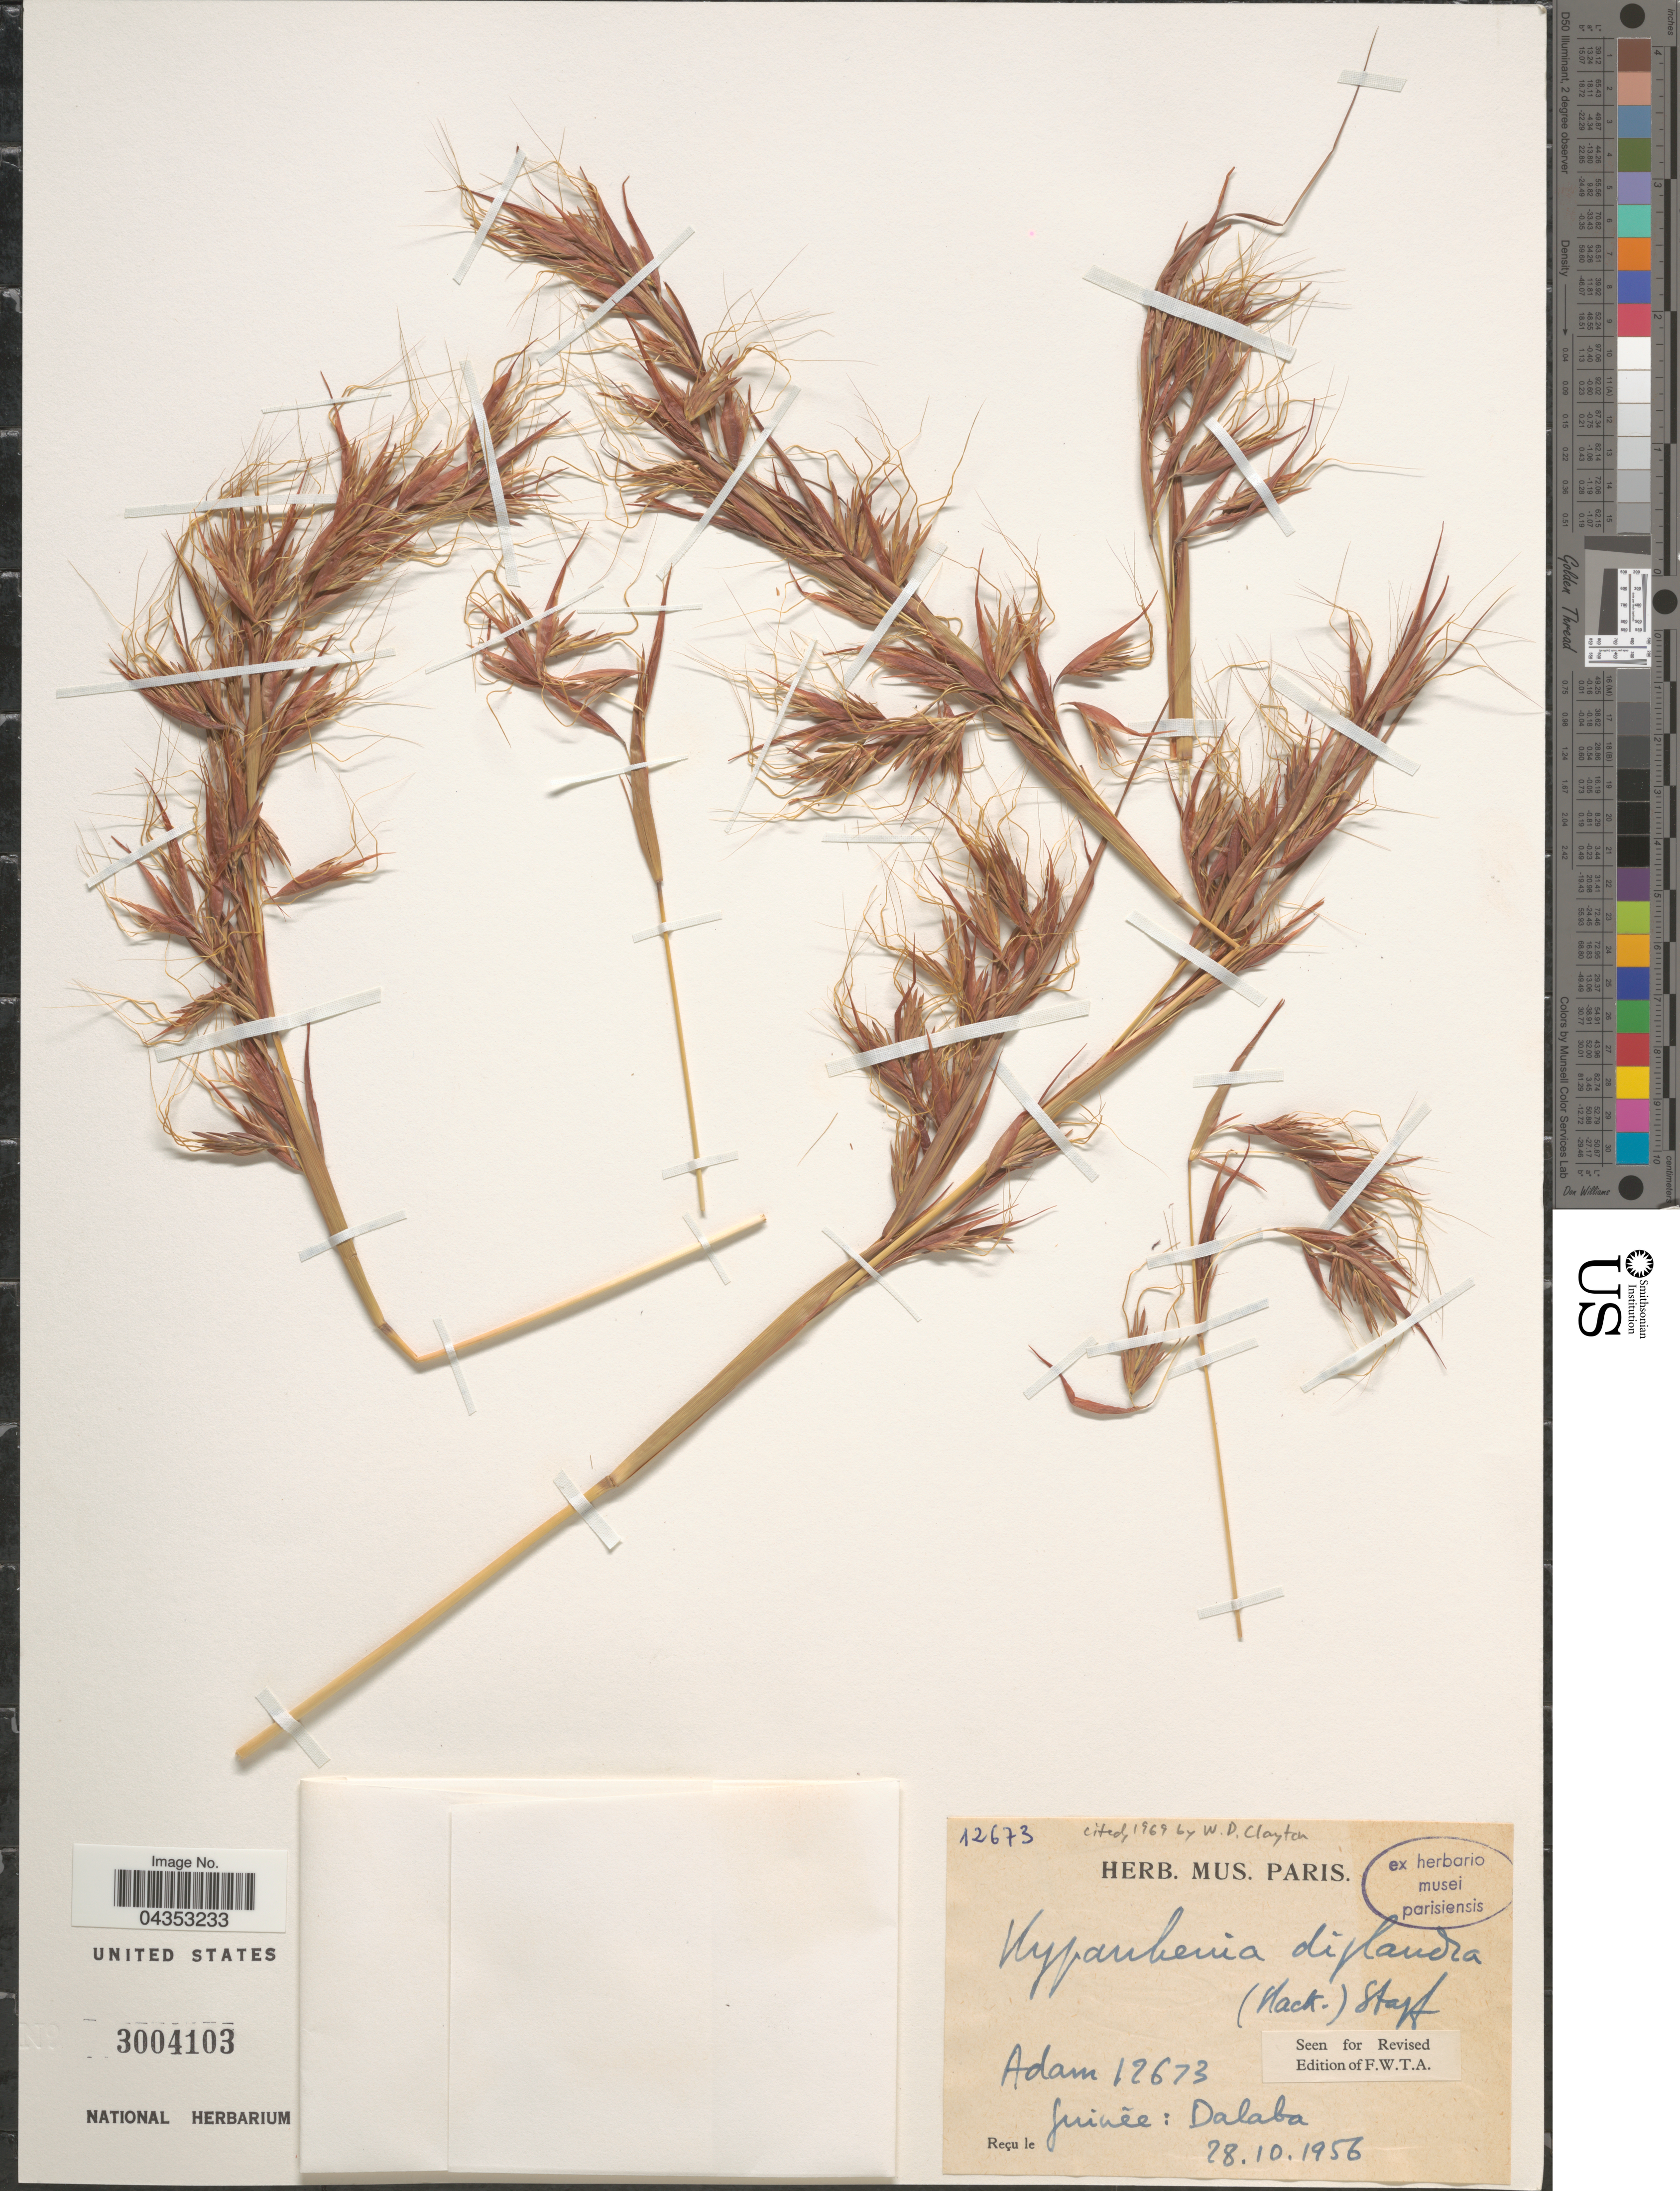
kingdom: Plantae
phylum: Tracheophyta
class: Liliopsida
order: Poales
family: Poaceae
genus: Hyparrhenia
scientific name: Hyparrhenia diplandra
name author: (Hack.) Stapf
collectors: -- Adam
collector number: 12673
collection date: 1956-10-28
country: Guinea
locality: Guinée: Dalaba.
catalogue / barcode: US 3004103